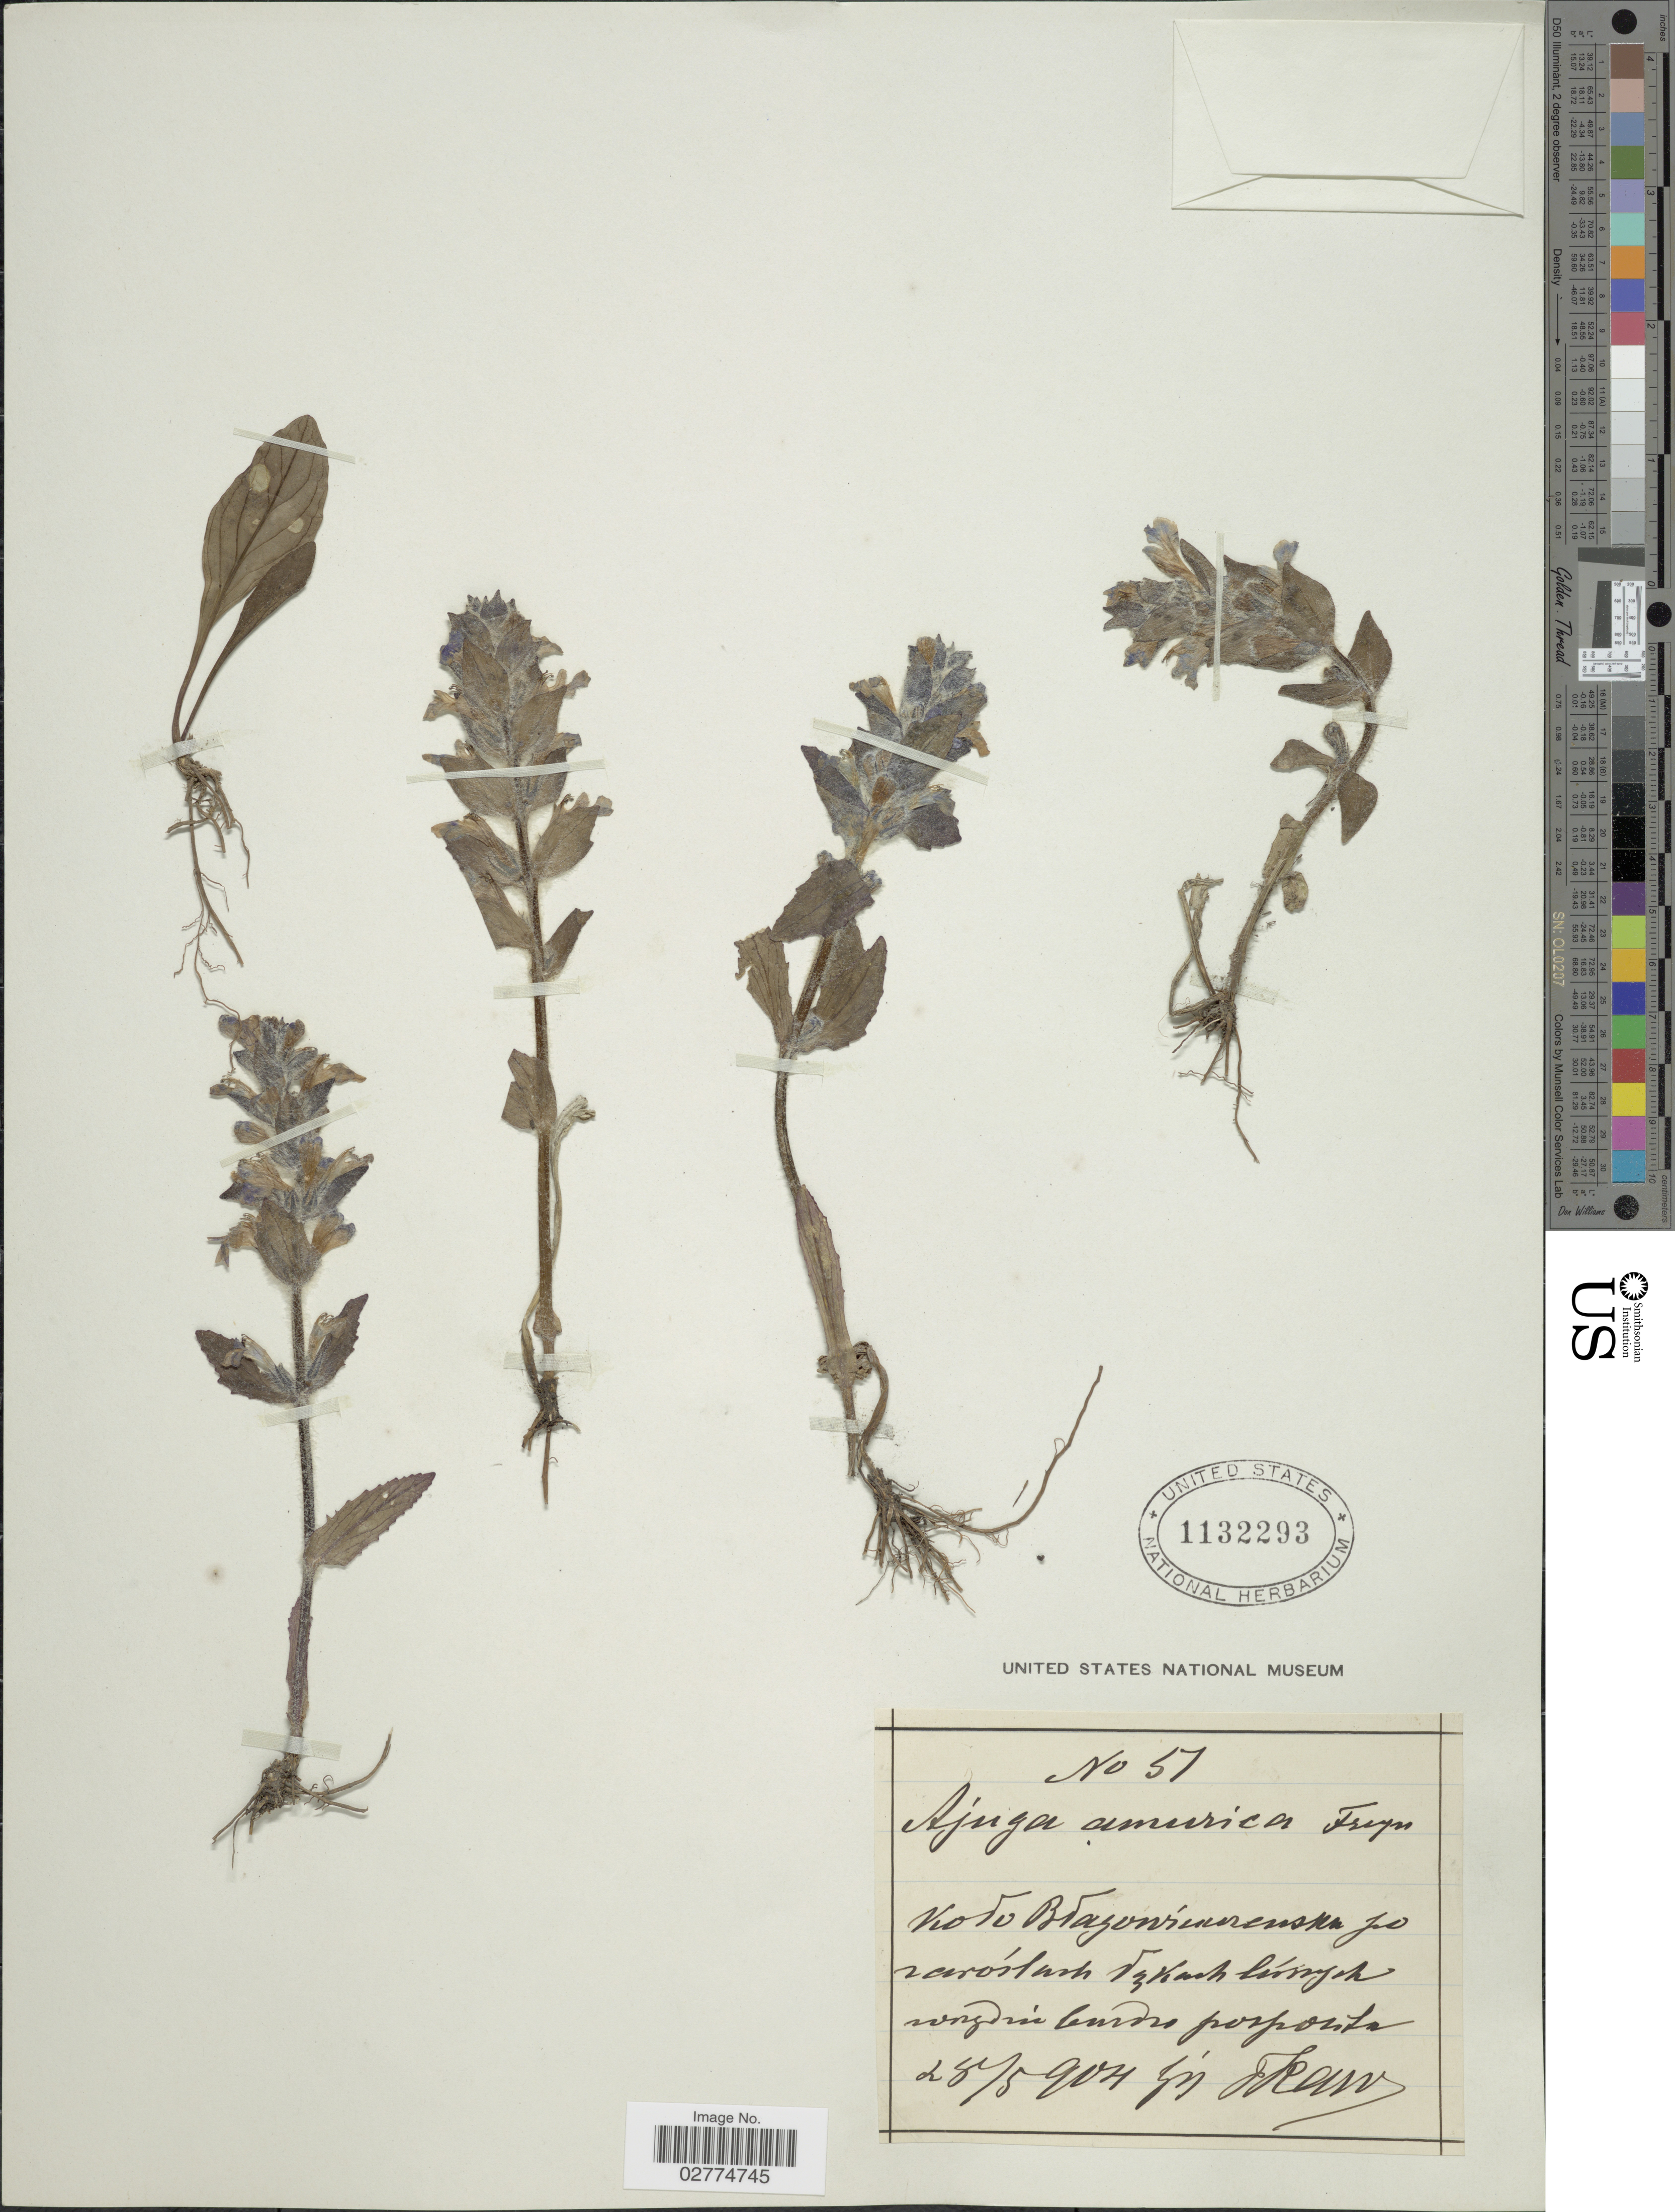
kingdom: Plantae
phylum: Tracheophyta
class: Magnoliopsida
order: Lamiales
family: Lamiaceae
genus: Ajuga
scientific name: Ajuga amurica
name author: Freyn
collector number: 51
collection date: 1904-05-28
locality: Koro Brazonvinrenska jio rarostash Vikah langyah wnzdin burdo porponta. [interpreted]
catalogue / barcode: US 1132293